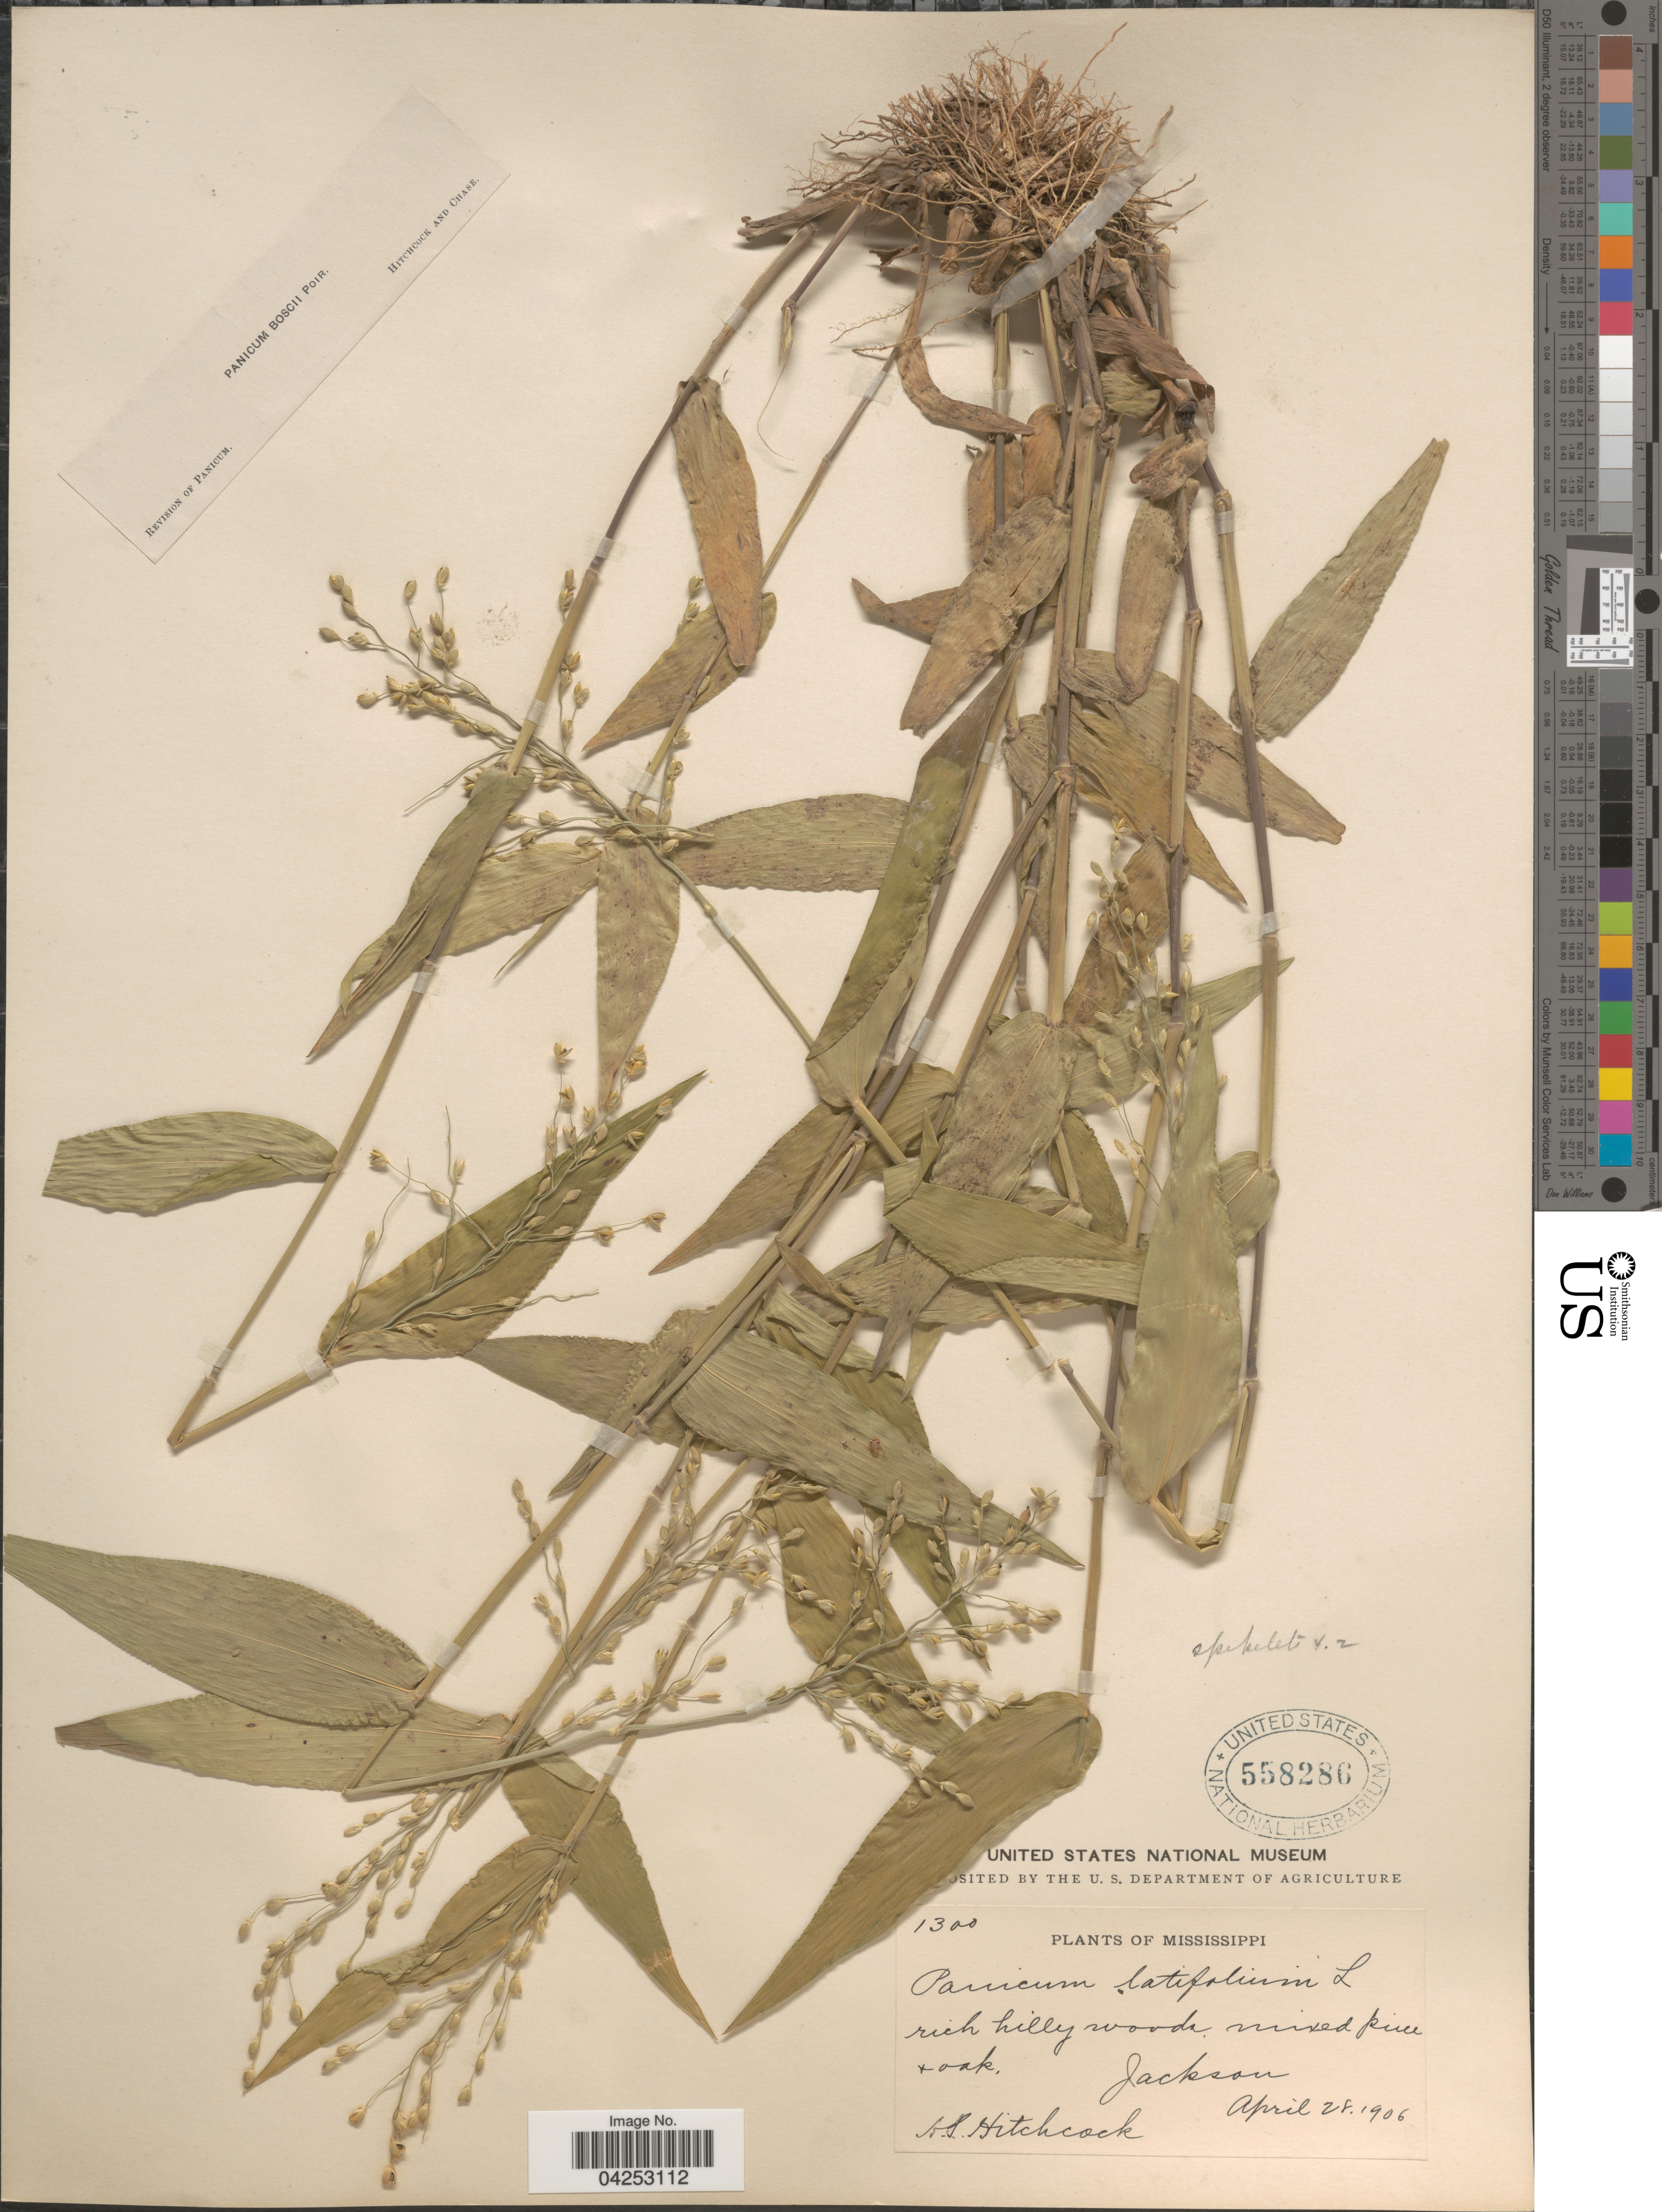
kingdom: Plantae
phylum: Tracheophyta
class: Liliopsida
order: Poales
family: Poaceae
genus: Dichanthelium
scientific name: Dichanthelium boscii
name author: (Poir.) Gould & C.A. Clark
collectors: A. S. Hitchcock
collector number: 1300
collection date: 1906-04-28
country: United States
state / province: Mississippi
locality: Jackson.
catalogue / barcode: US 558286